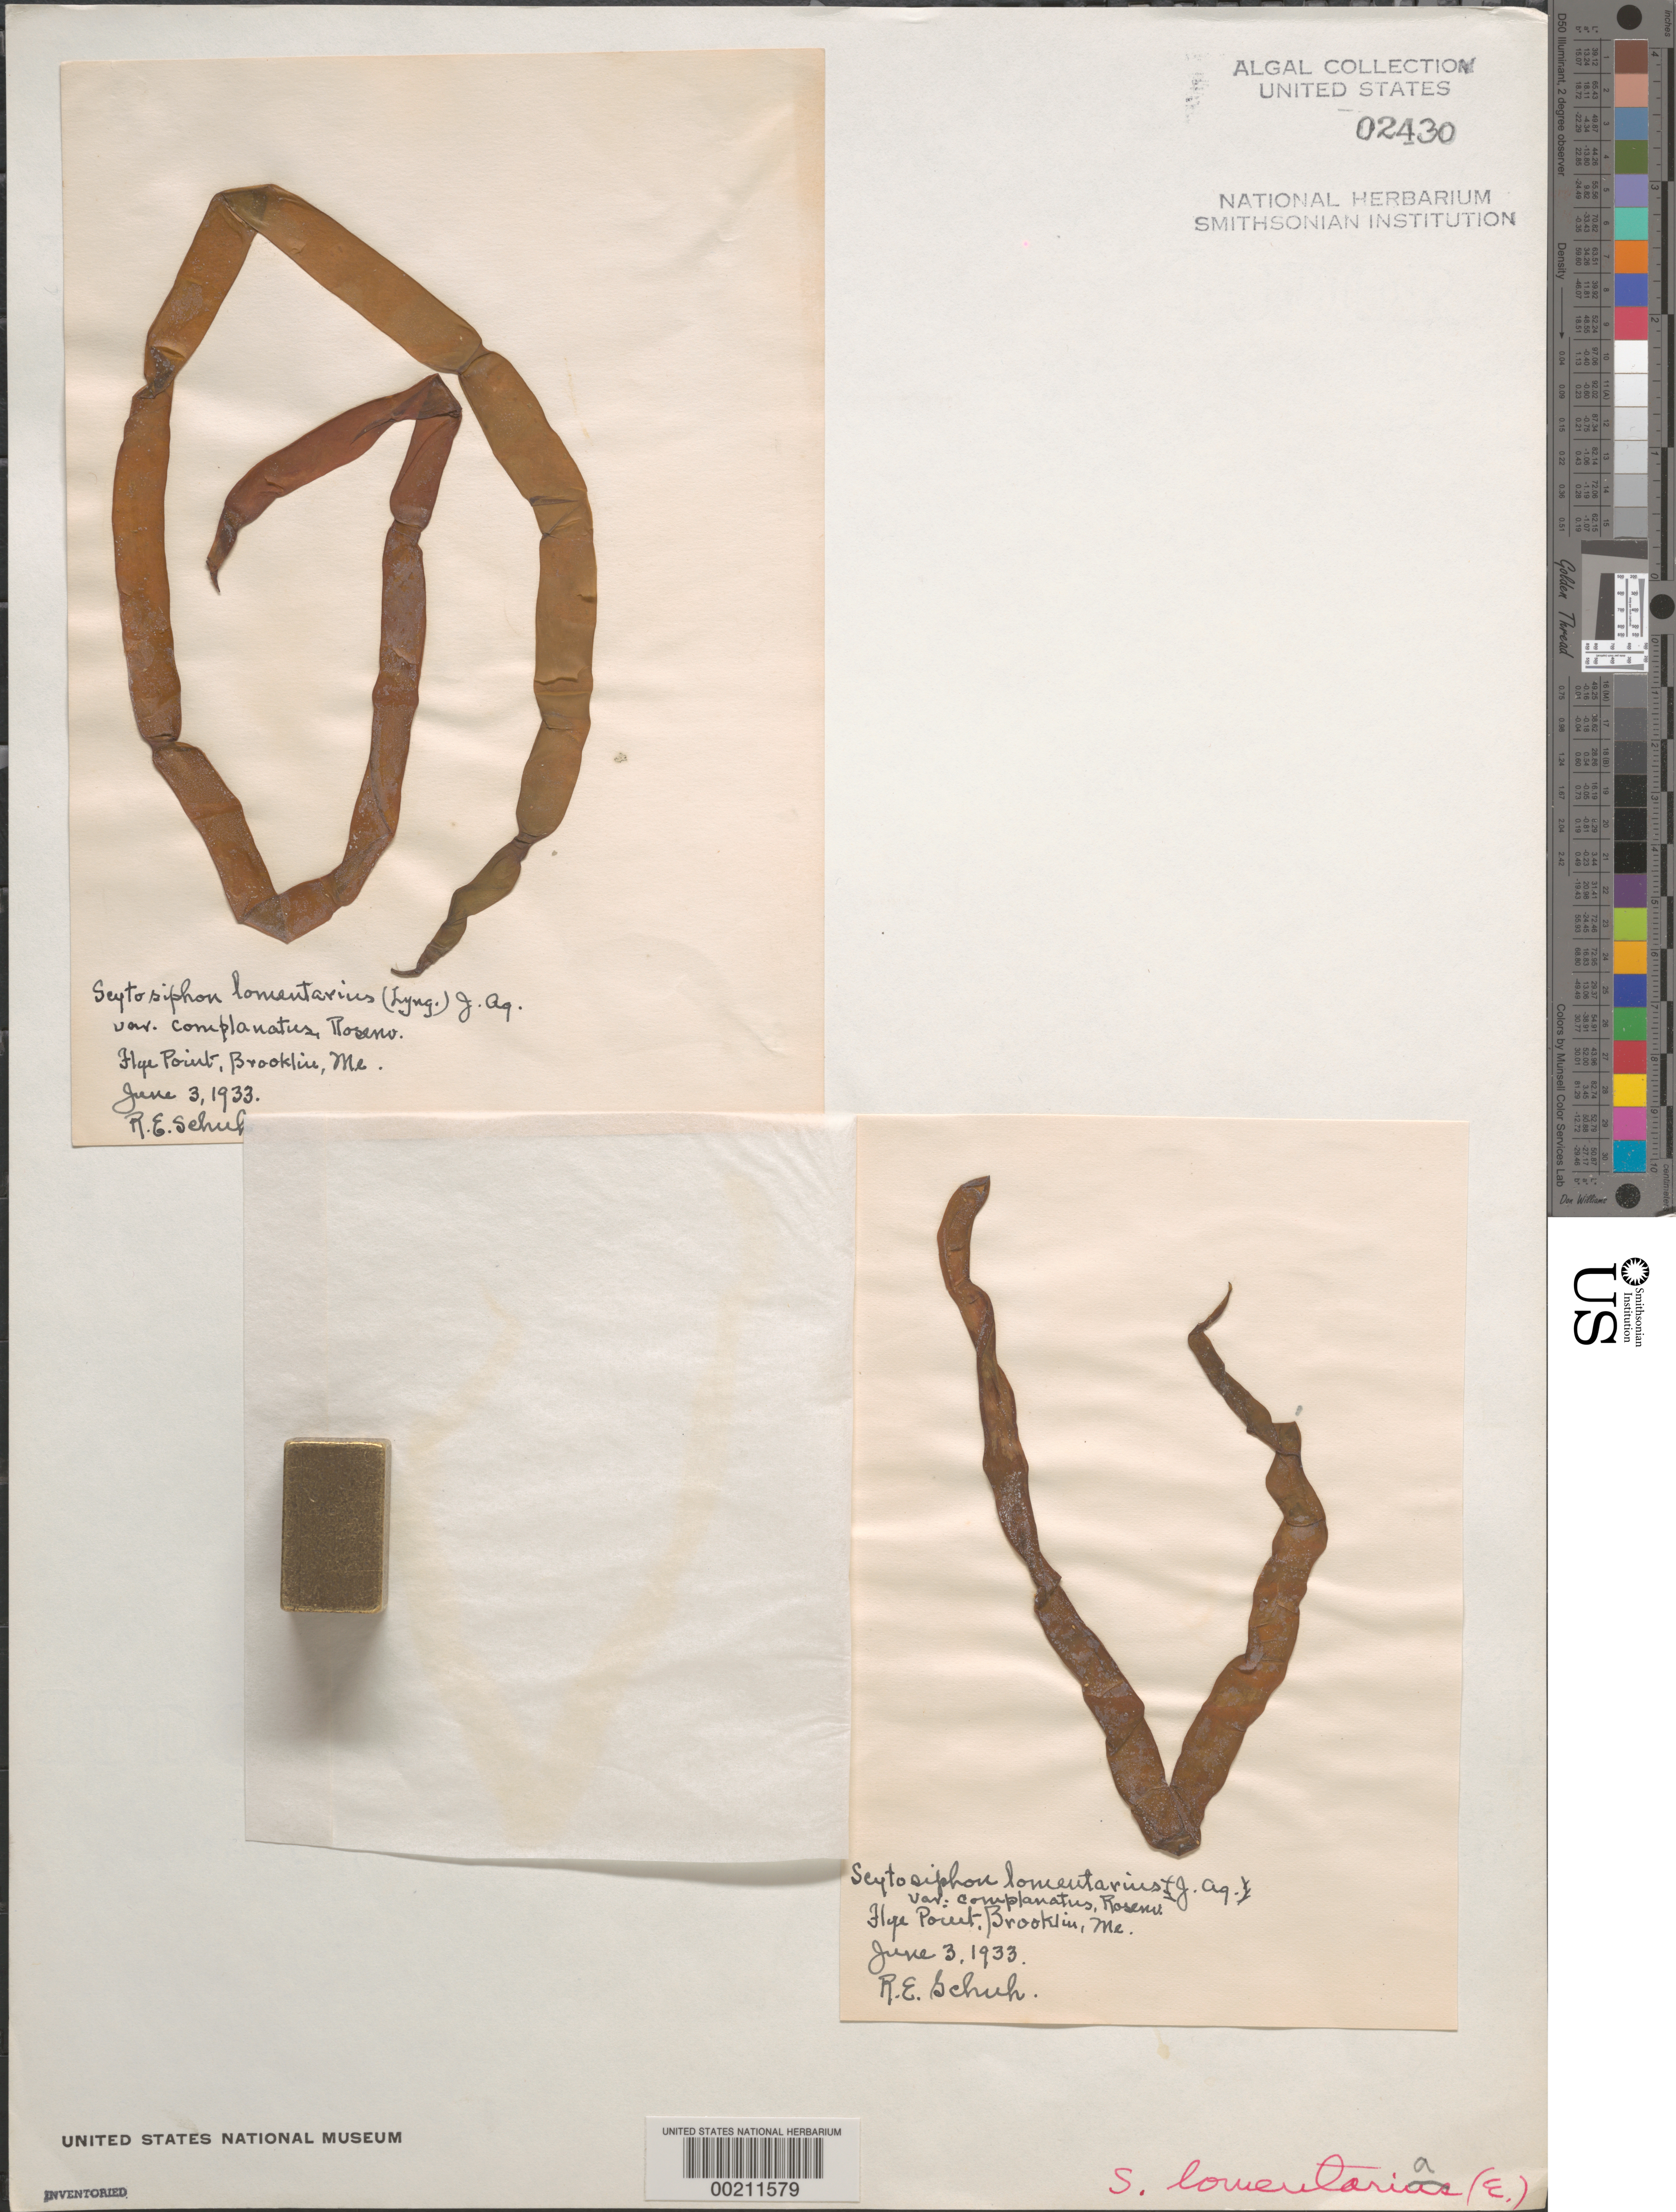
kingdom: Chromista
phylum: Ochrophyta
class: Phaeophyceae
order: Scytosiphonales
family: Scytosiphonaceae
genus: Scytosiphon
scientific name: Scytosiphon lomentaria var. complanatus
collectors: R. Schuh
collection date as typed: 03 Jun 1933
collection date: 1933-06-03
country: United States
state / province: Maine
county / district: Hancock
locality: Flye Point, North Brooklin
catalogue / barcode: US 2430